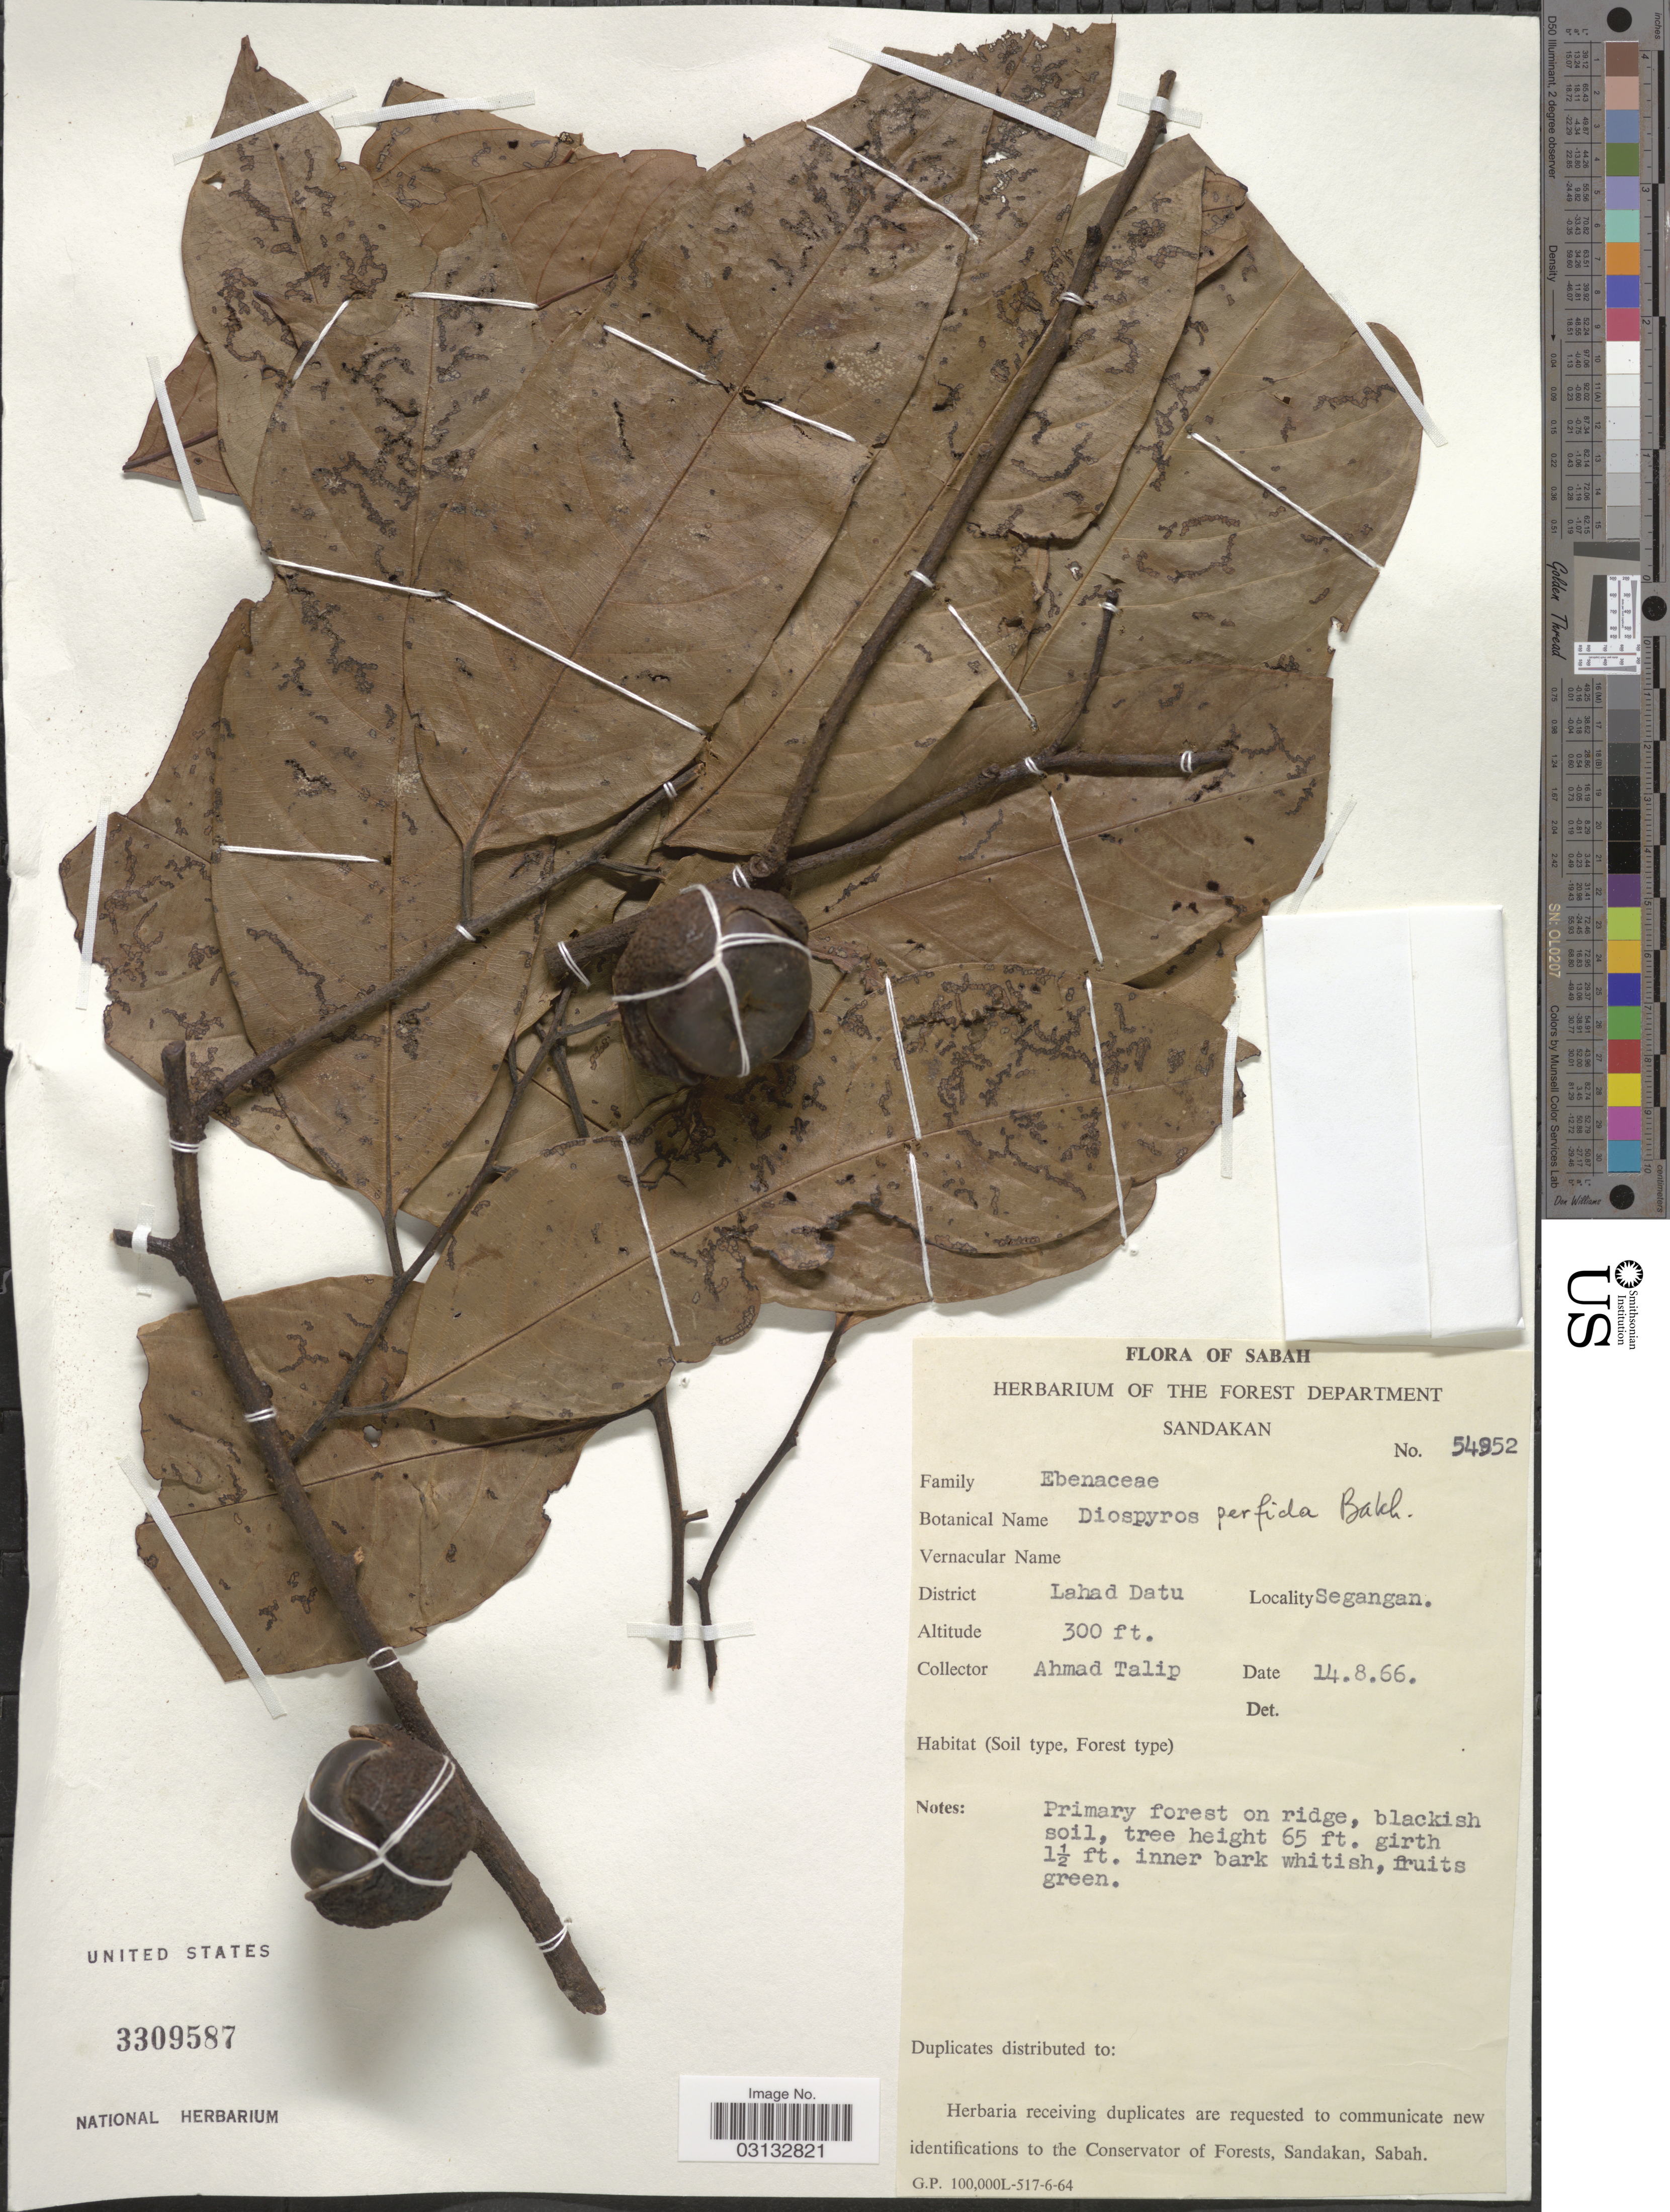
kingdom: Plantae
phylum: Tracheophyta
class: Magnoliopsida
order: Ericales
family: Ebenaceae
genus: Diospyros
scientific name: Diospyros perfida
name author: Bakh.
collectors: A. Talip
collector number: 54952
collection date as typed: Transcribed d/m/y: 14/8/66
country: Malaysia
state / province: Sabah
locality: District Lahad Datu, Segangan.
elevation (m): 91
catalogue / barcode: US 3309587